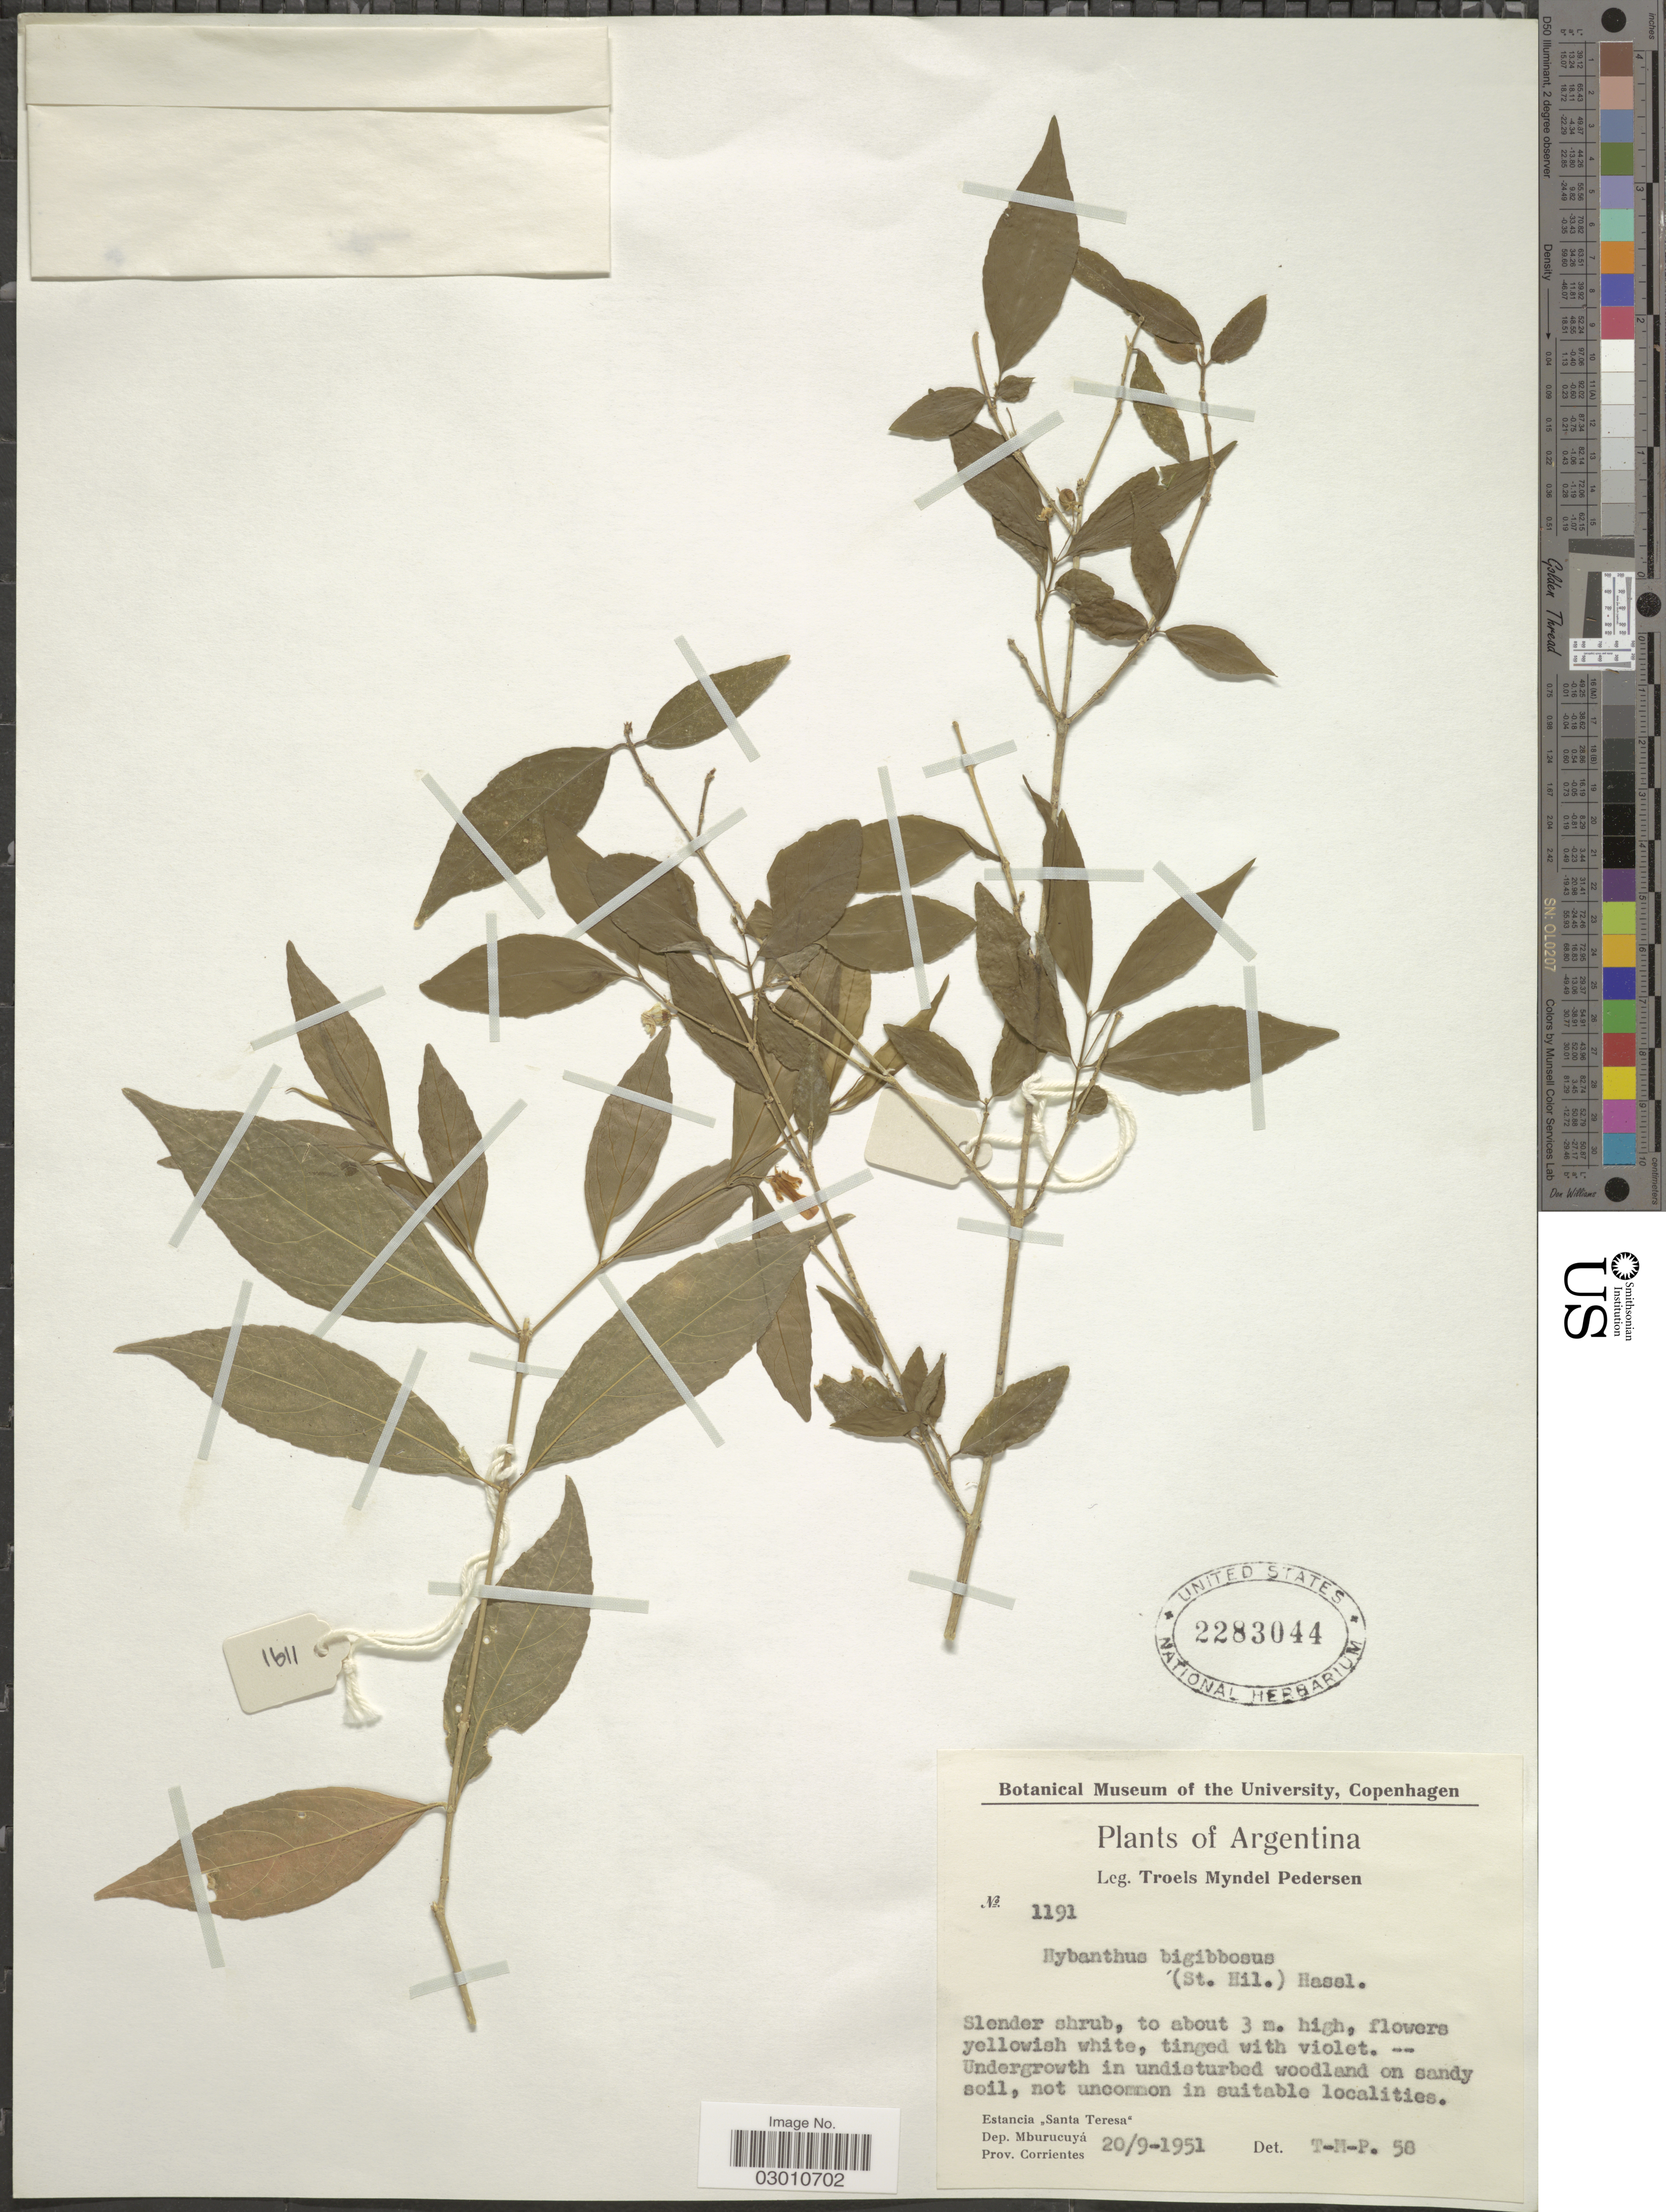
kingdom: Plantae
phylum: Tracheophyta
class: Magnoliopsida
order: Malpighiales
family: Violaceae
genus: Pombalia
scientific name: Pombalia bigibbosa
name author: (A. St.-Hil.) Paula-Souza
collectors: T. Pederson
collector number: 1191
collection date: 1951-09-20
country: Argentina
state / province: Corrientes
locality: Estancia "Santa Teresa". Dep. Mburucuyá.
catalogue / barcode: US 2283044